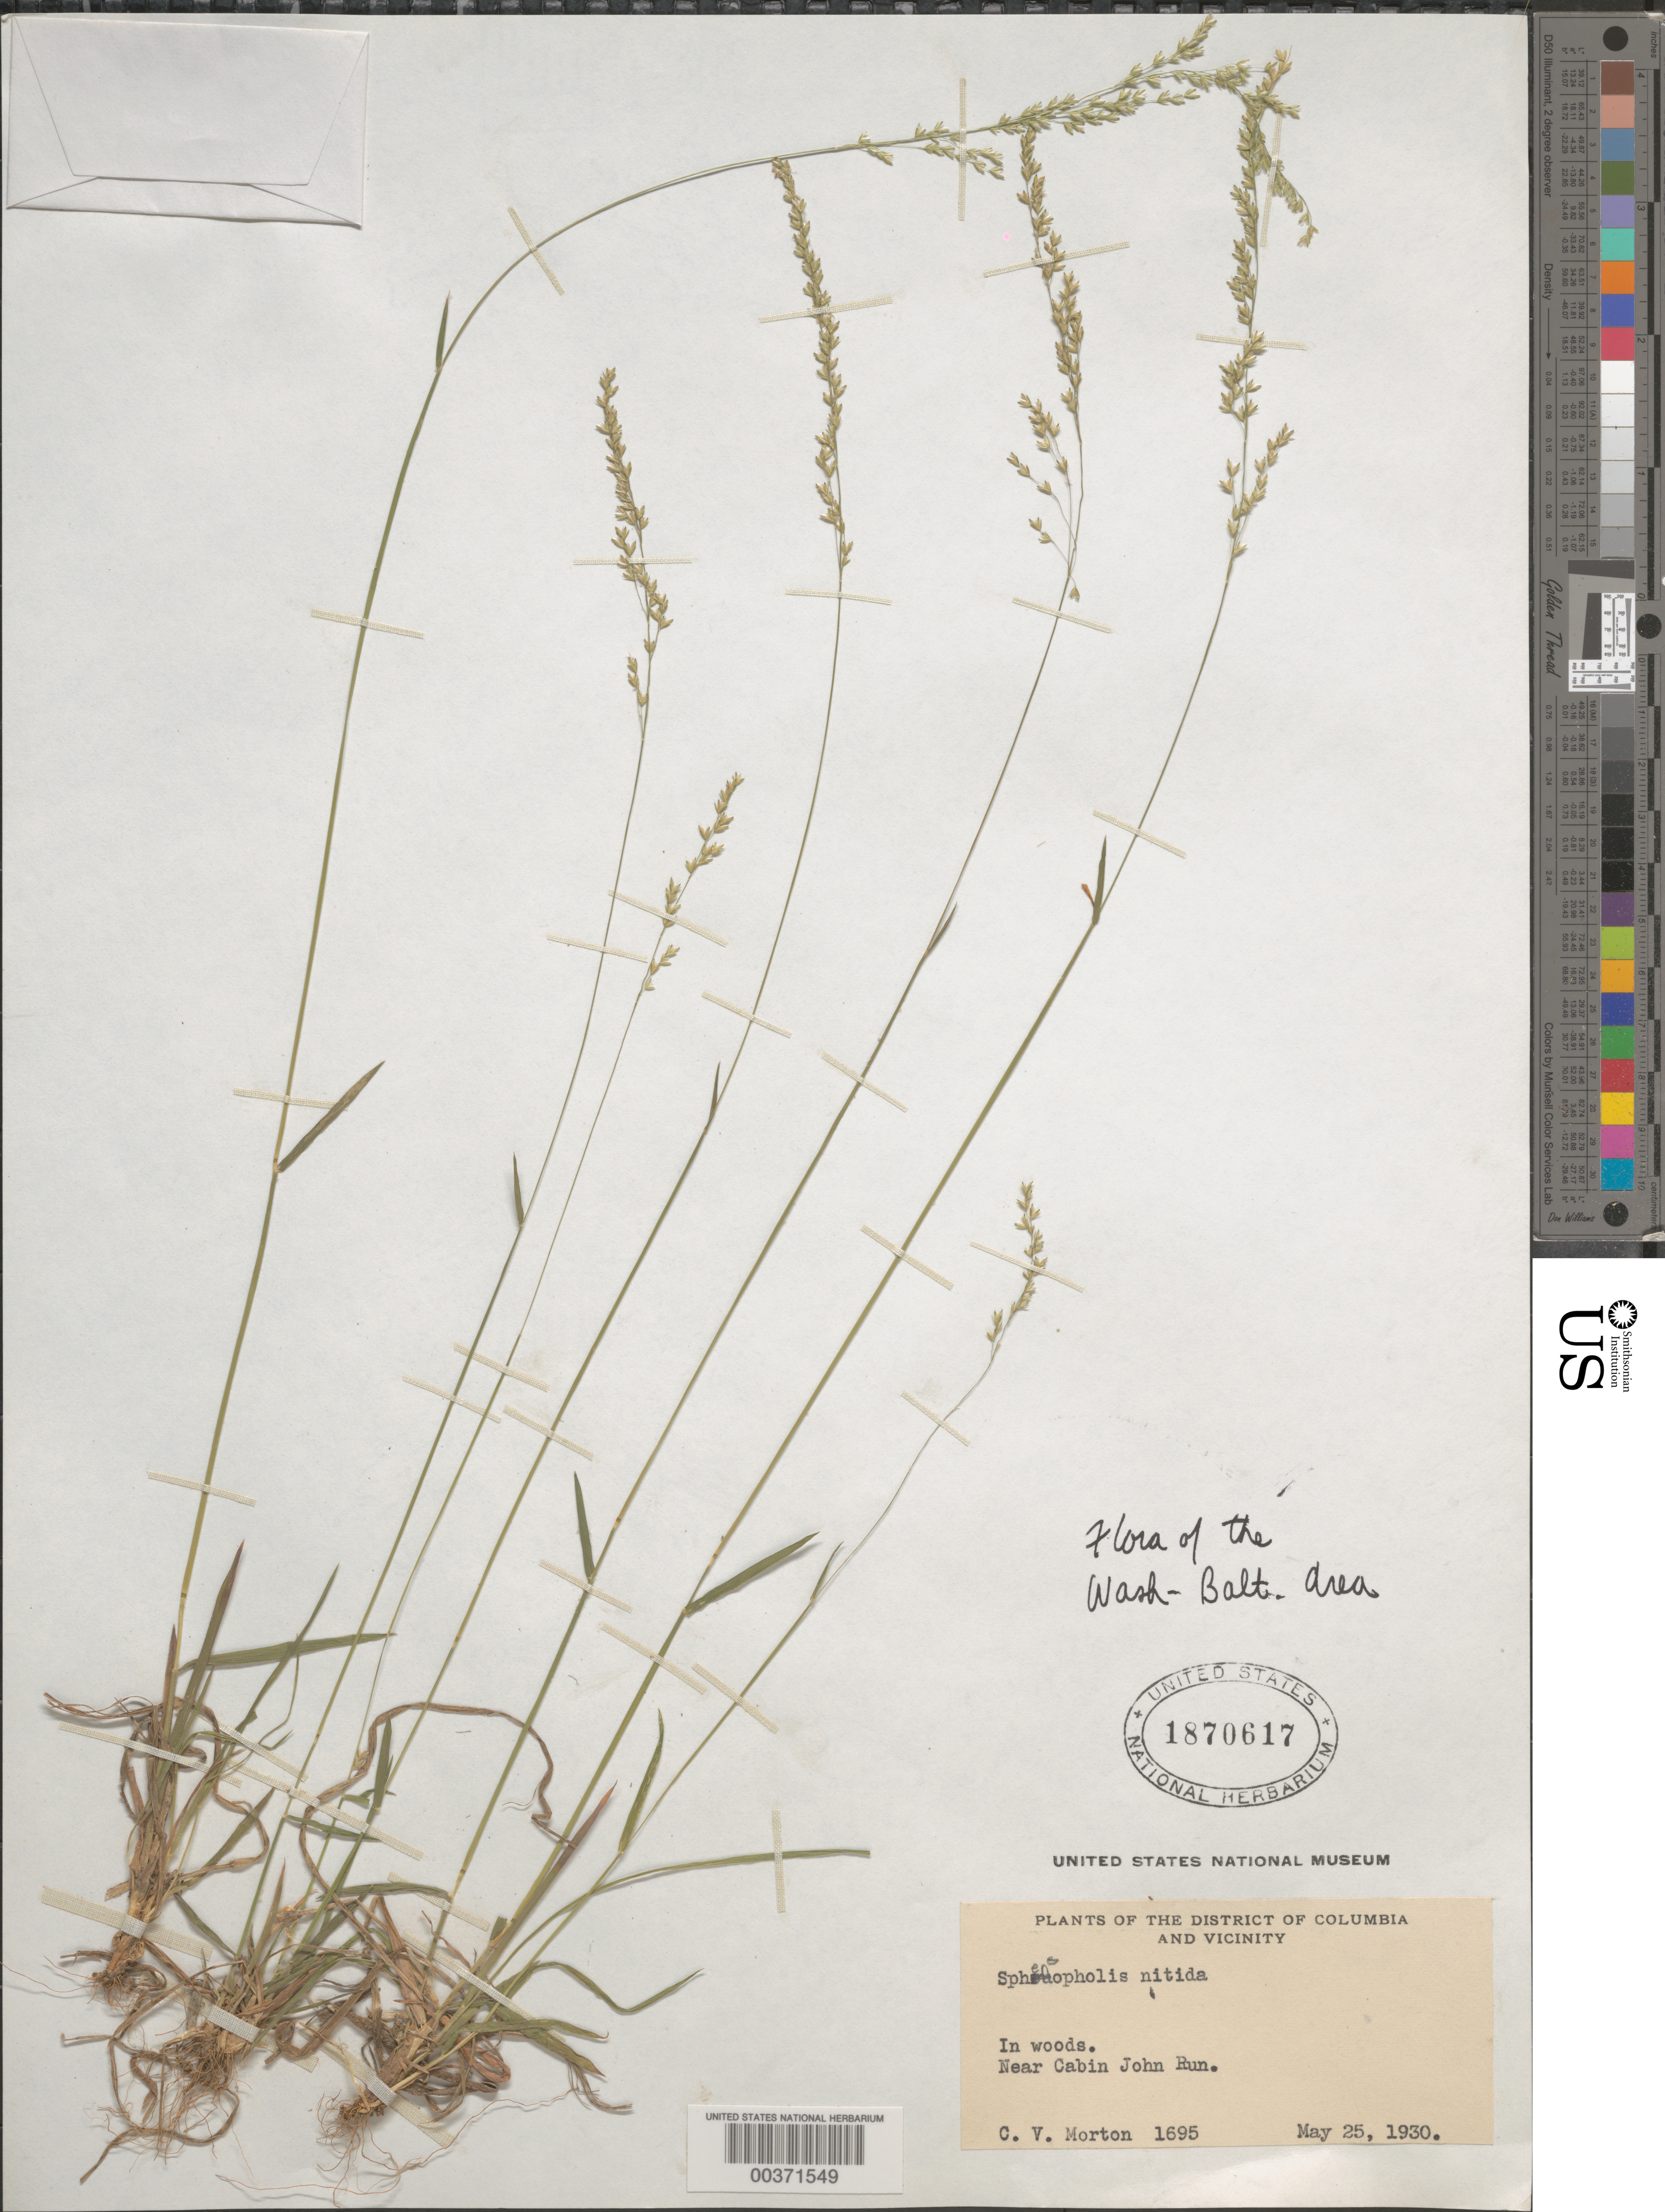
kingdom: Plantae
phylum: Tracheophyta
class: Liliopsida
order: Poales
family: Poaceae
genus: Sphenopholis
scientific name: Sphenopholis nitida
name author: (Biehler) Scribn.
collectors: C. V. Morton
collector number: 1695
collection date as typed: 25 May 1930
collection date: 1930-05-25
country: United States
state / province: Maryland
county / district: Montgomery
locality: Cabin John Run vicinity C. & O. Canal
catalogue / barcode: US 1870617